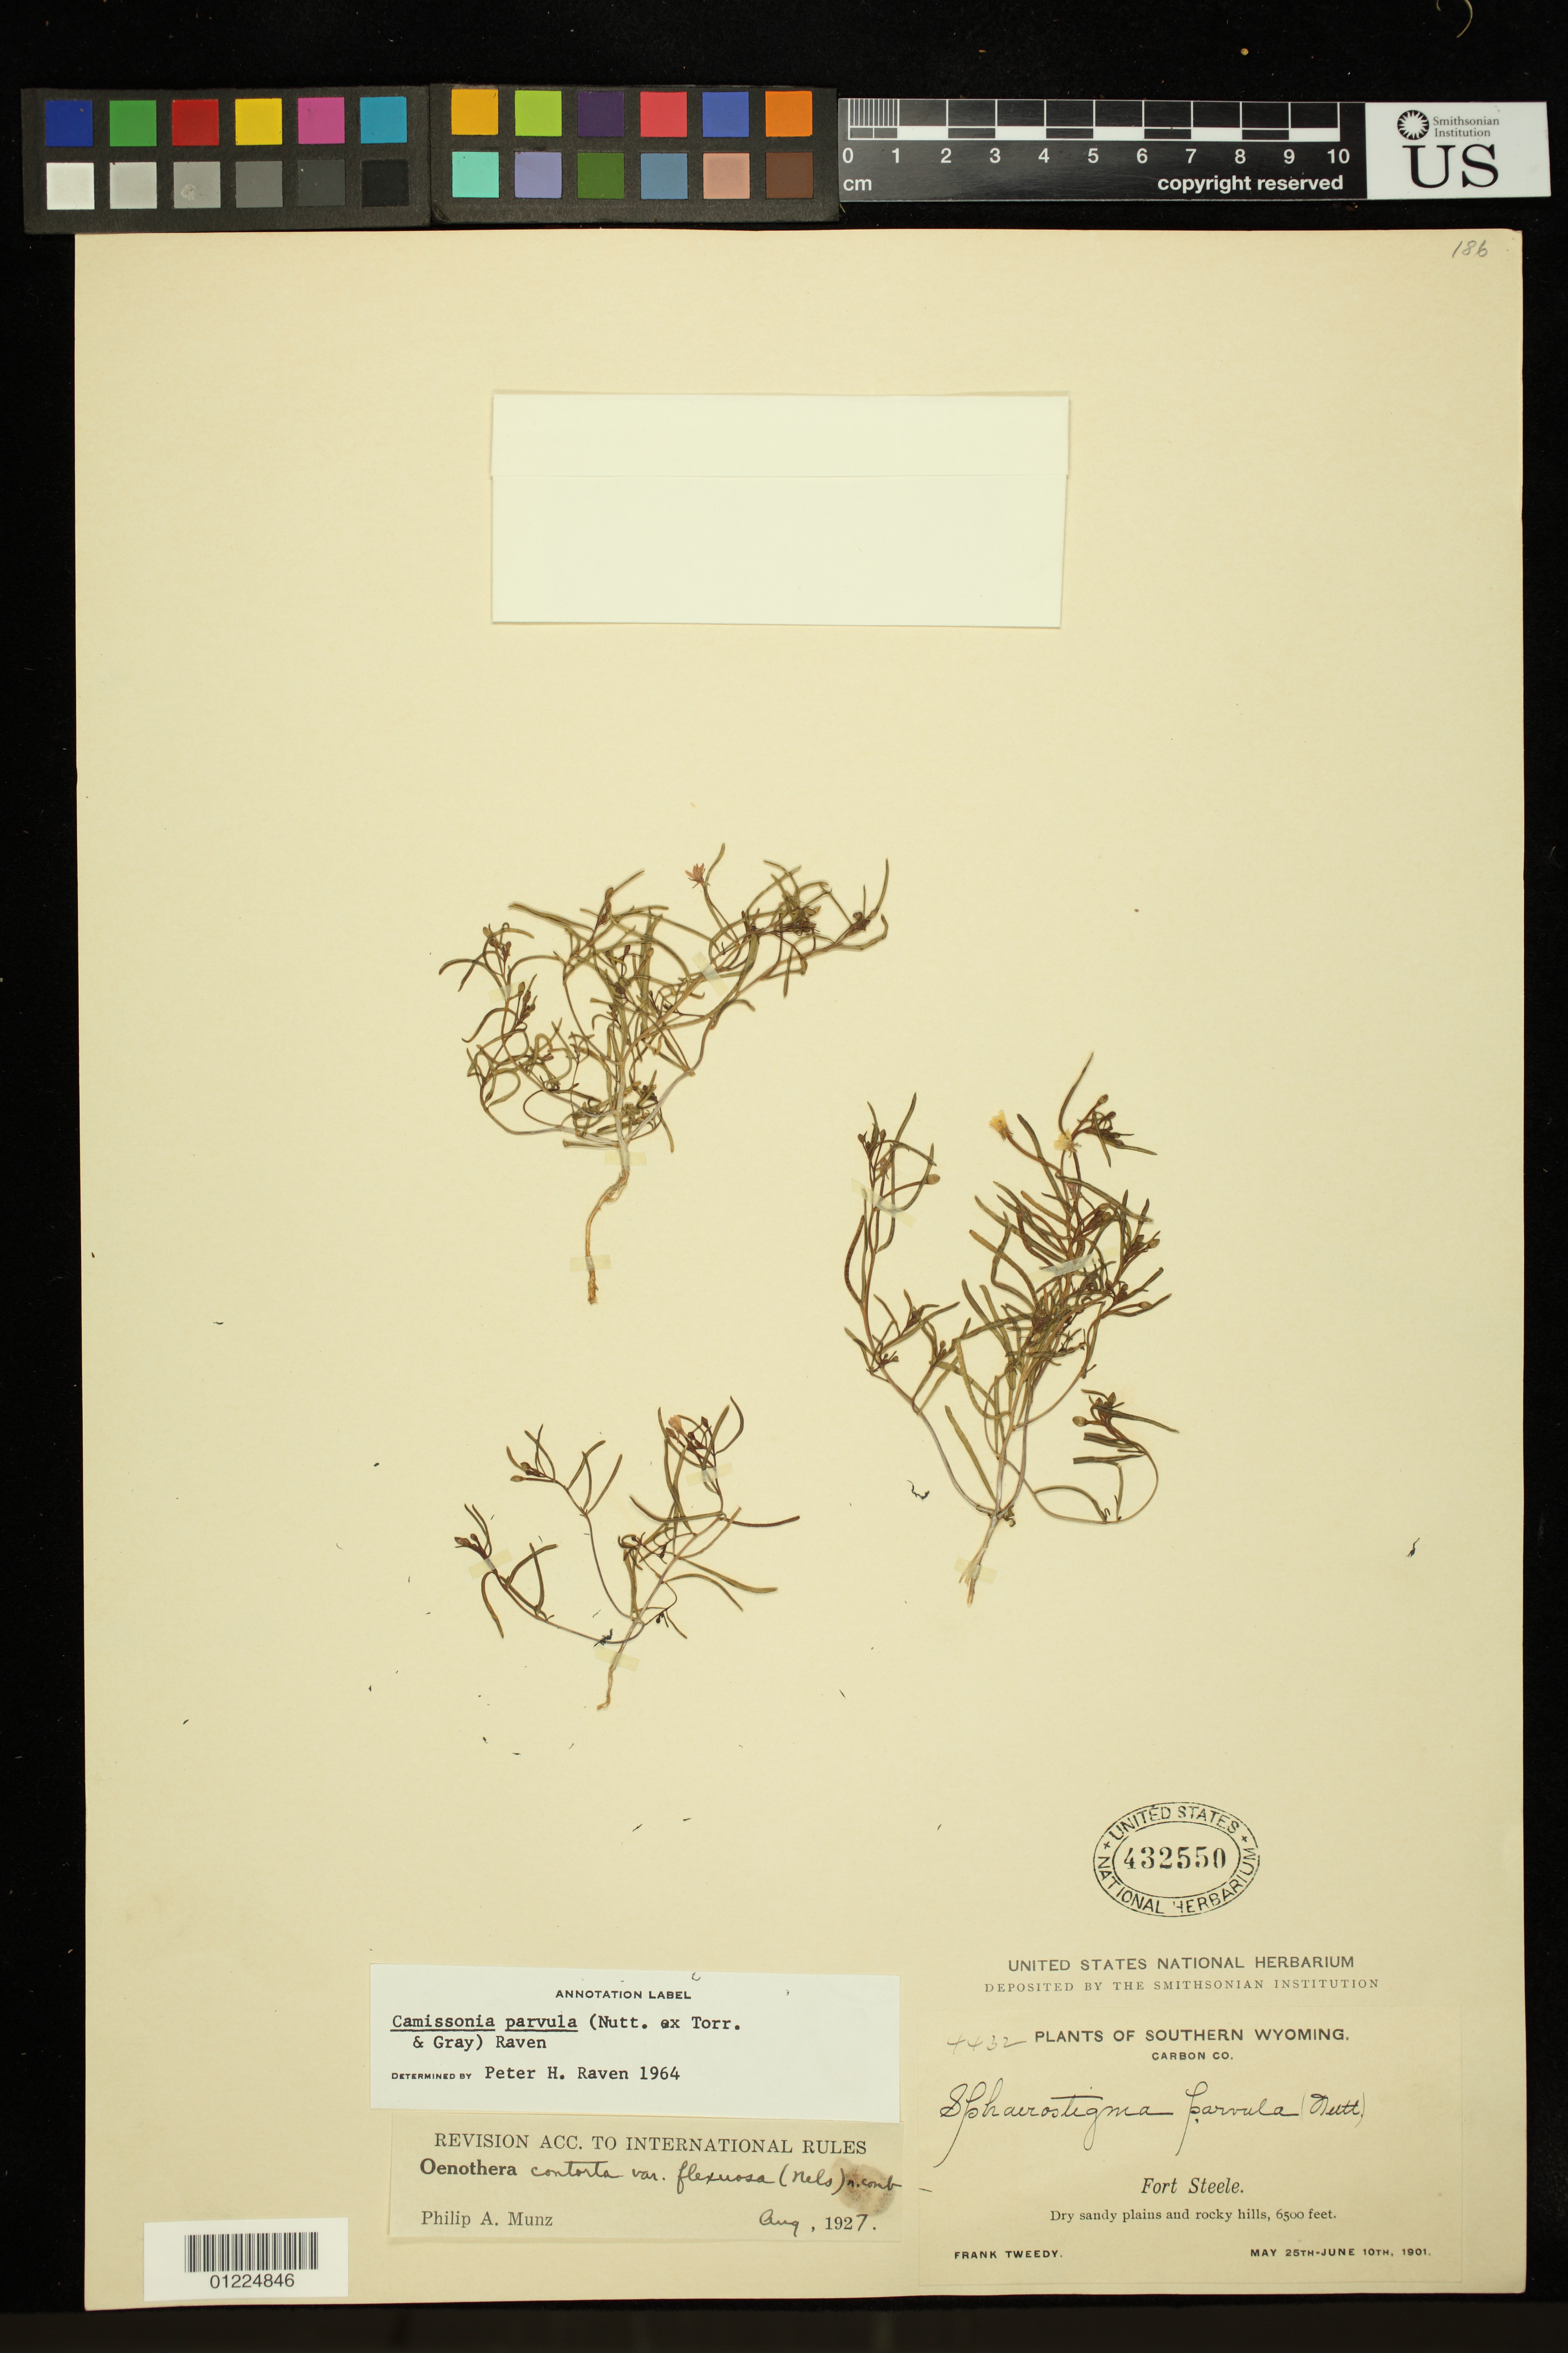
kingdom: Plantae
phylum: Tracheophyta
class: Magnoliopsida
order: Myrtales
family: Onagraceae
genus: Camissonia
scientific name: Camissonia parvula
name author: (Nutt. ex Torr. &) P.H. Raven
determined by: Raven, P. H.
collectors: F. Tweedy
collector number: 4432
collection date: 1901-05-25/1901-06-10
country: United States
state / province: Wyoming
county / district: Carbon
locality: Fort Steele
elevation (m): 1981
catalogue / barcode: US 432550